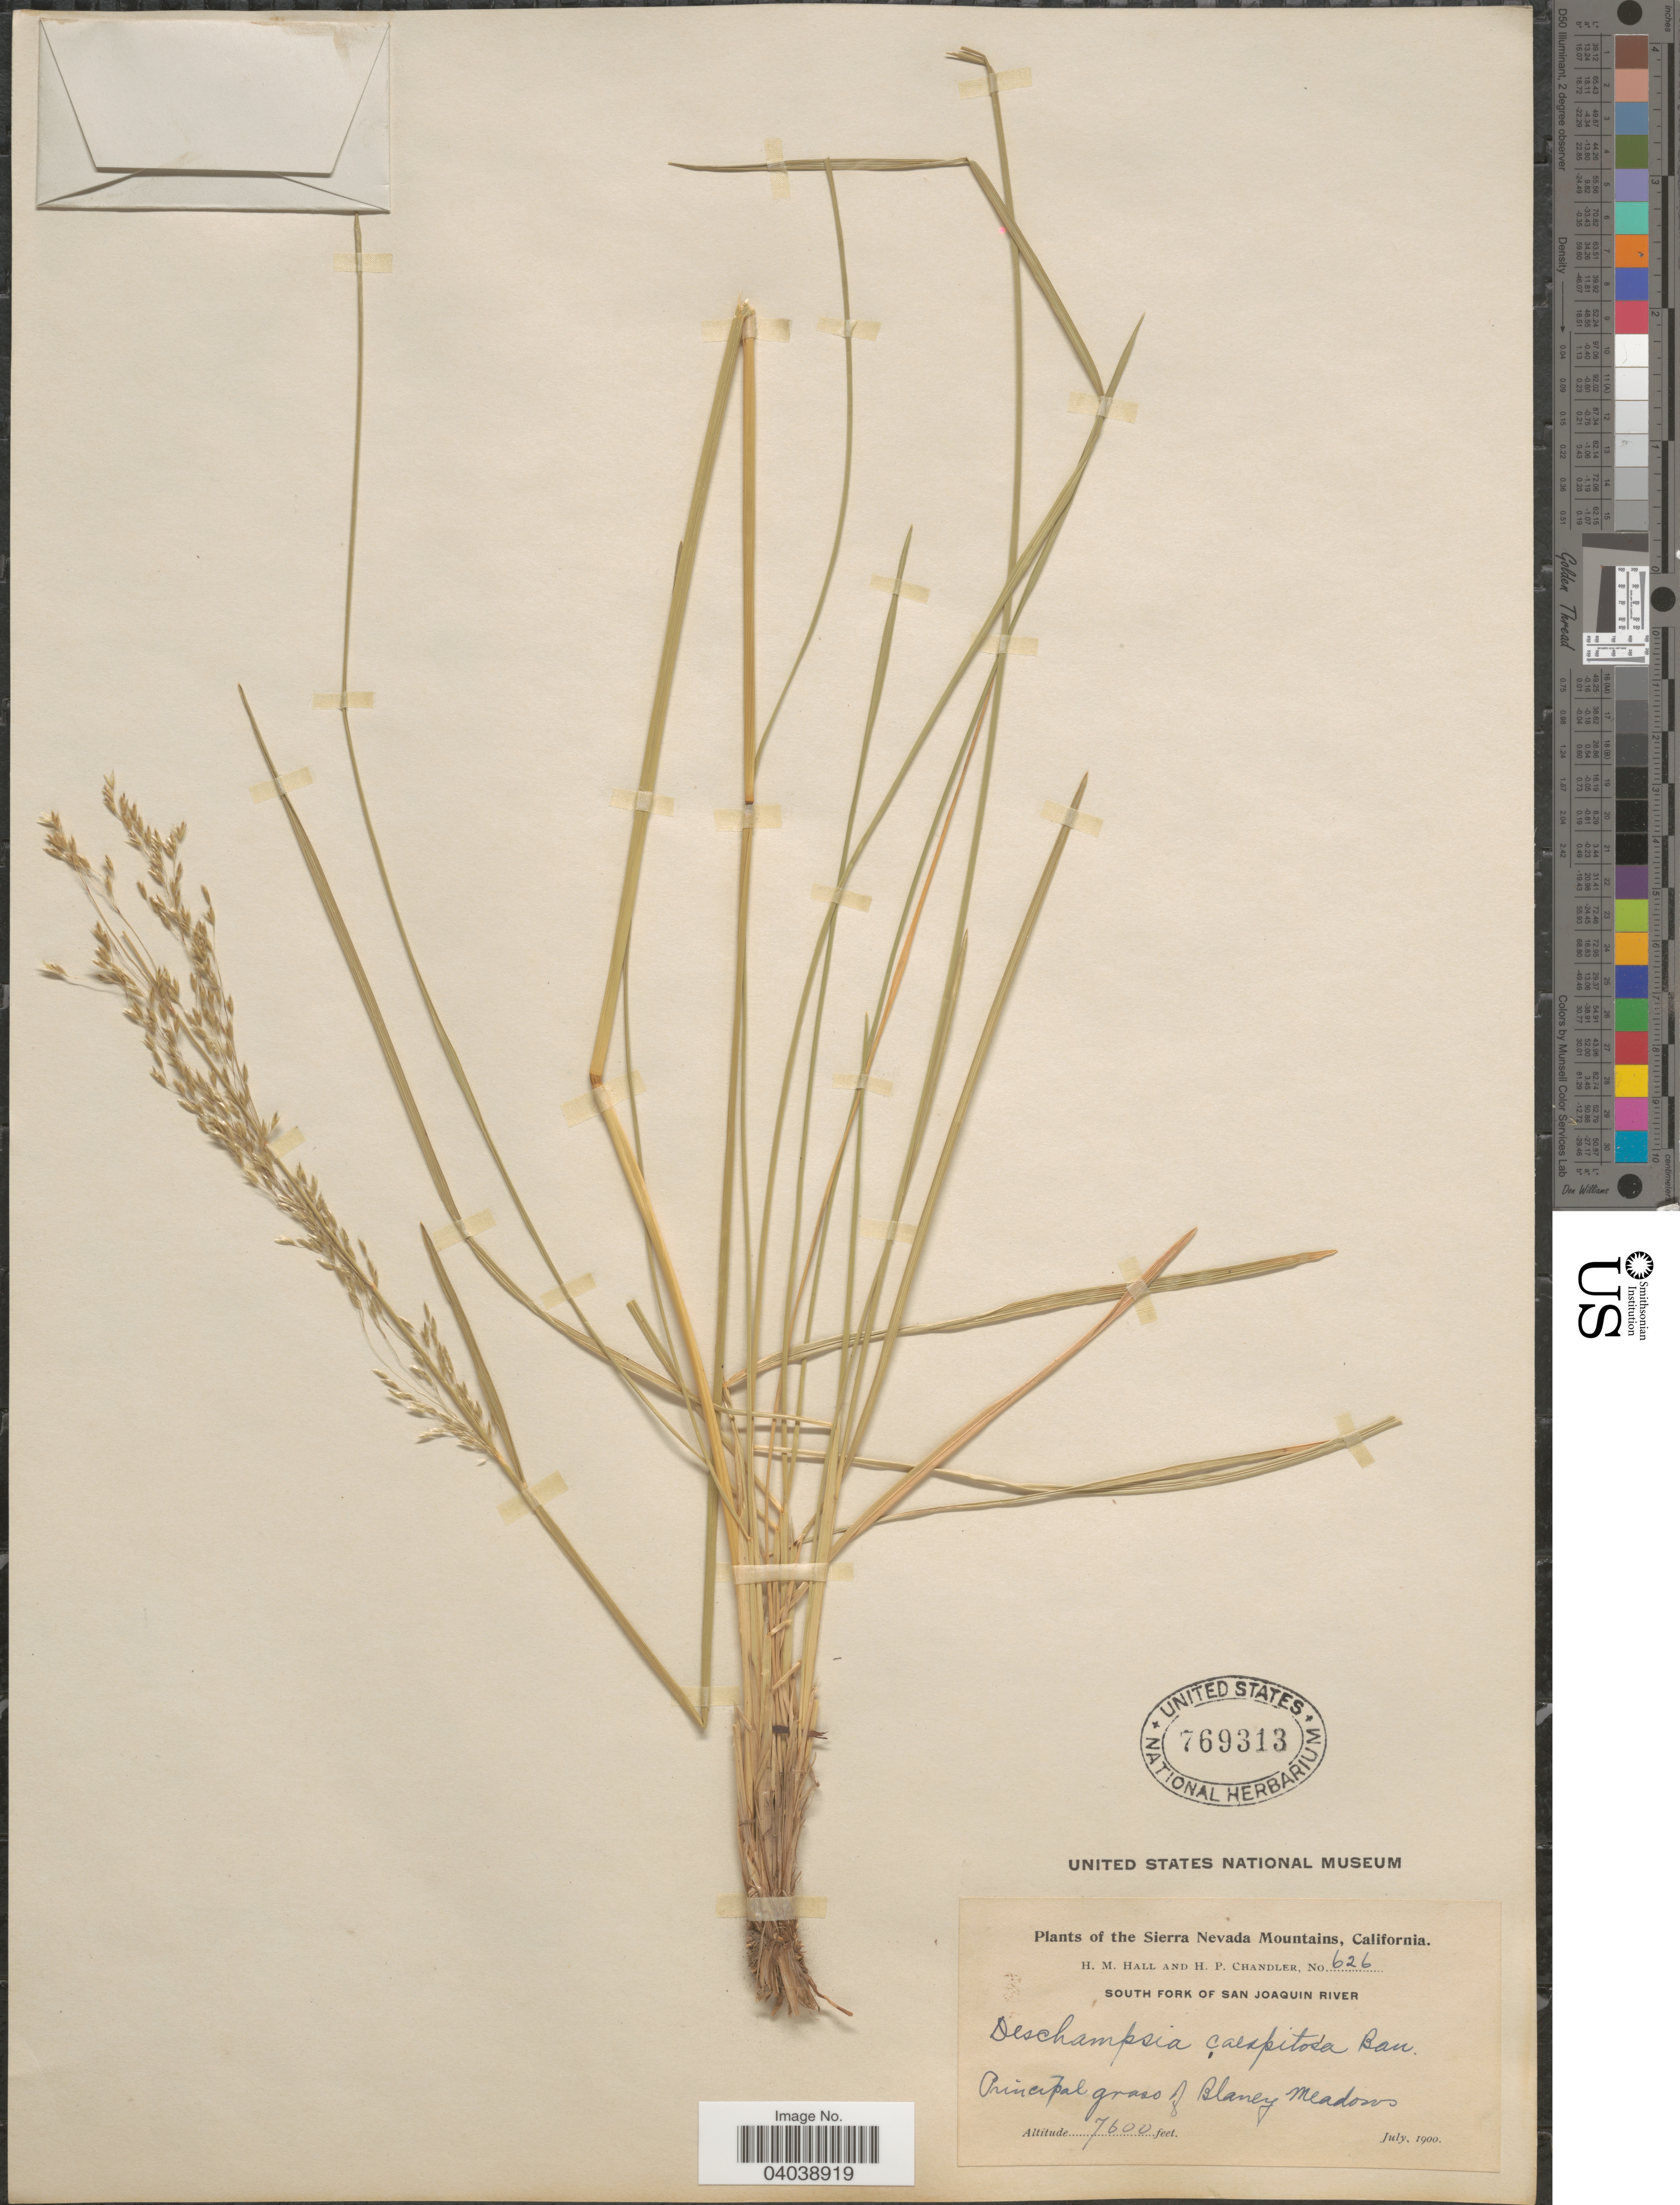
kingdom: Plantae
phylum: Tracheophyta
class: Liliopsida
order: Poales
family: Poaceae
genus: Deschampsia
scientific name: Deschampsia cespitosa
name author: (L.) P. Beauv.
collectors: H. M. Hall & H. Chandler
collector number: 626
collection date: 1900-07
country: United States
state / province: California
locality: The Sierra Nevada Mountains. South Fork of San Joaquin River. Principal grass of Blaney Meadows.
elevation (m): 2316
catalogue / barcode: US 769313